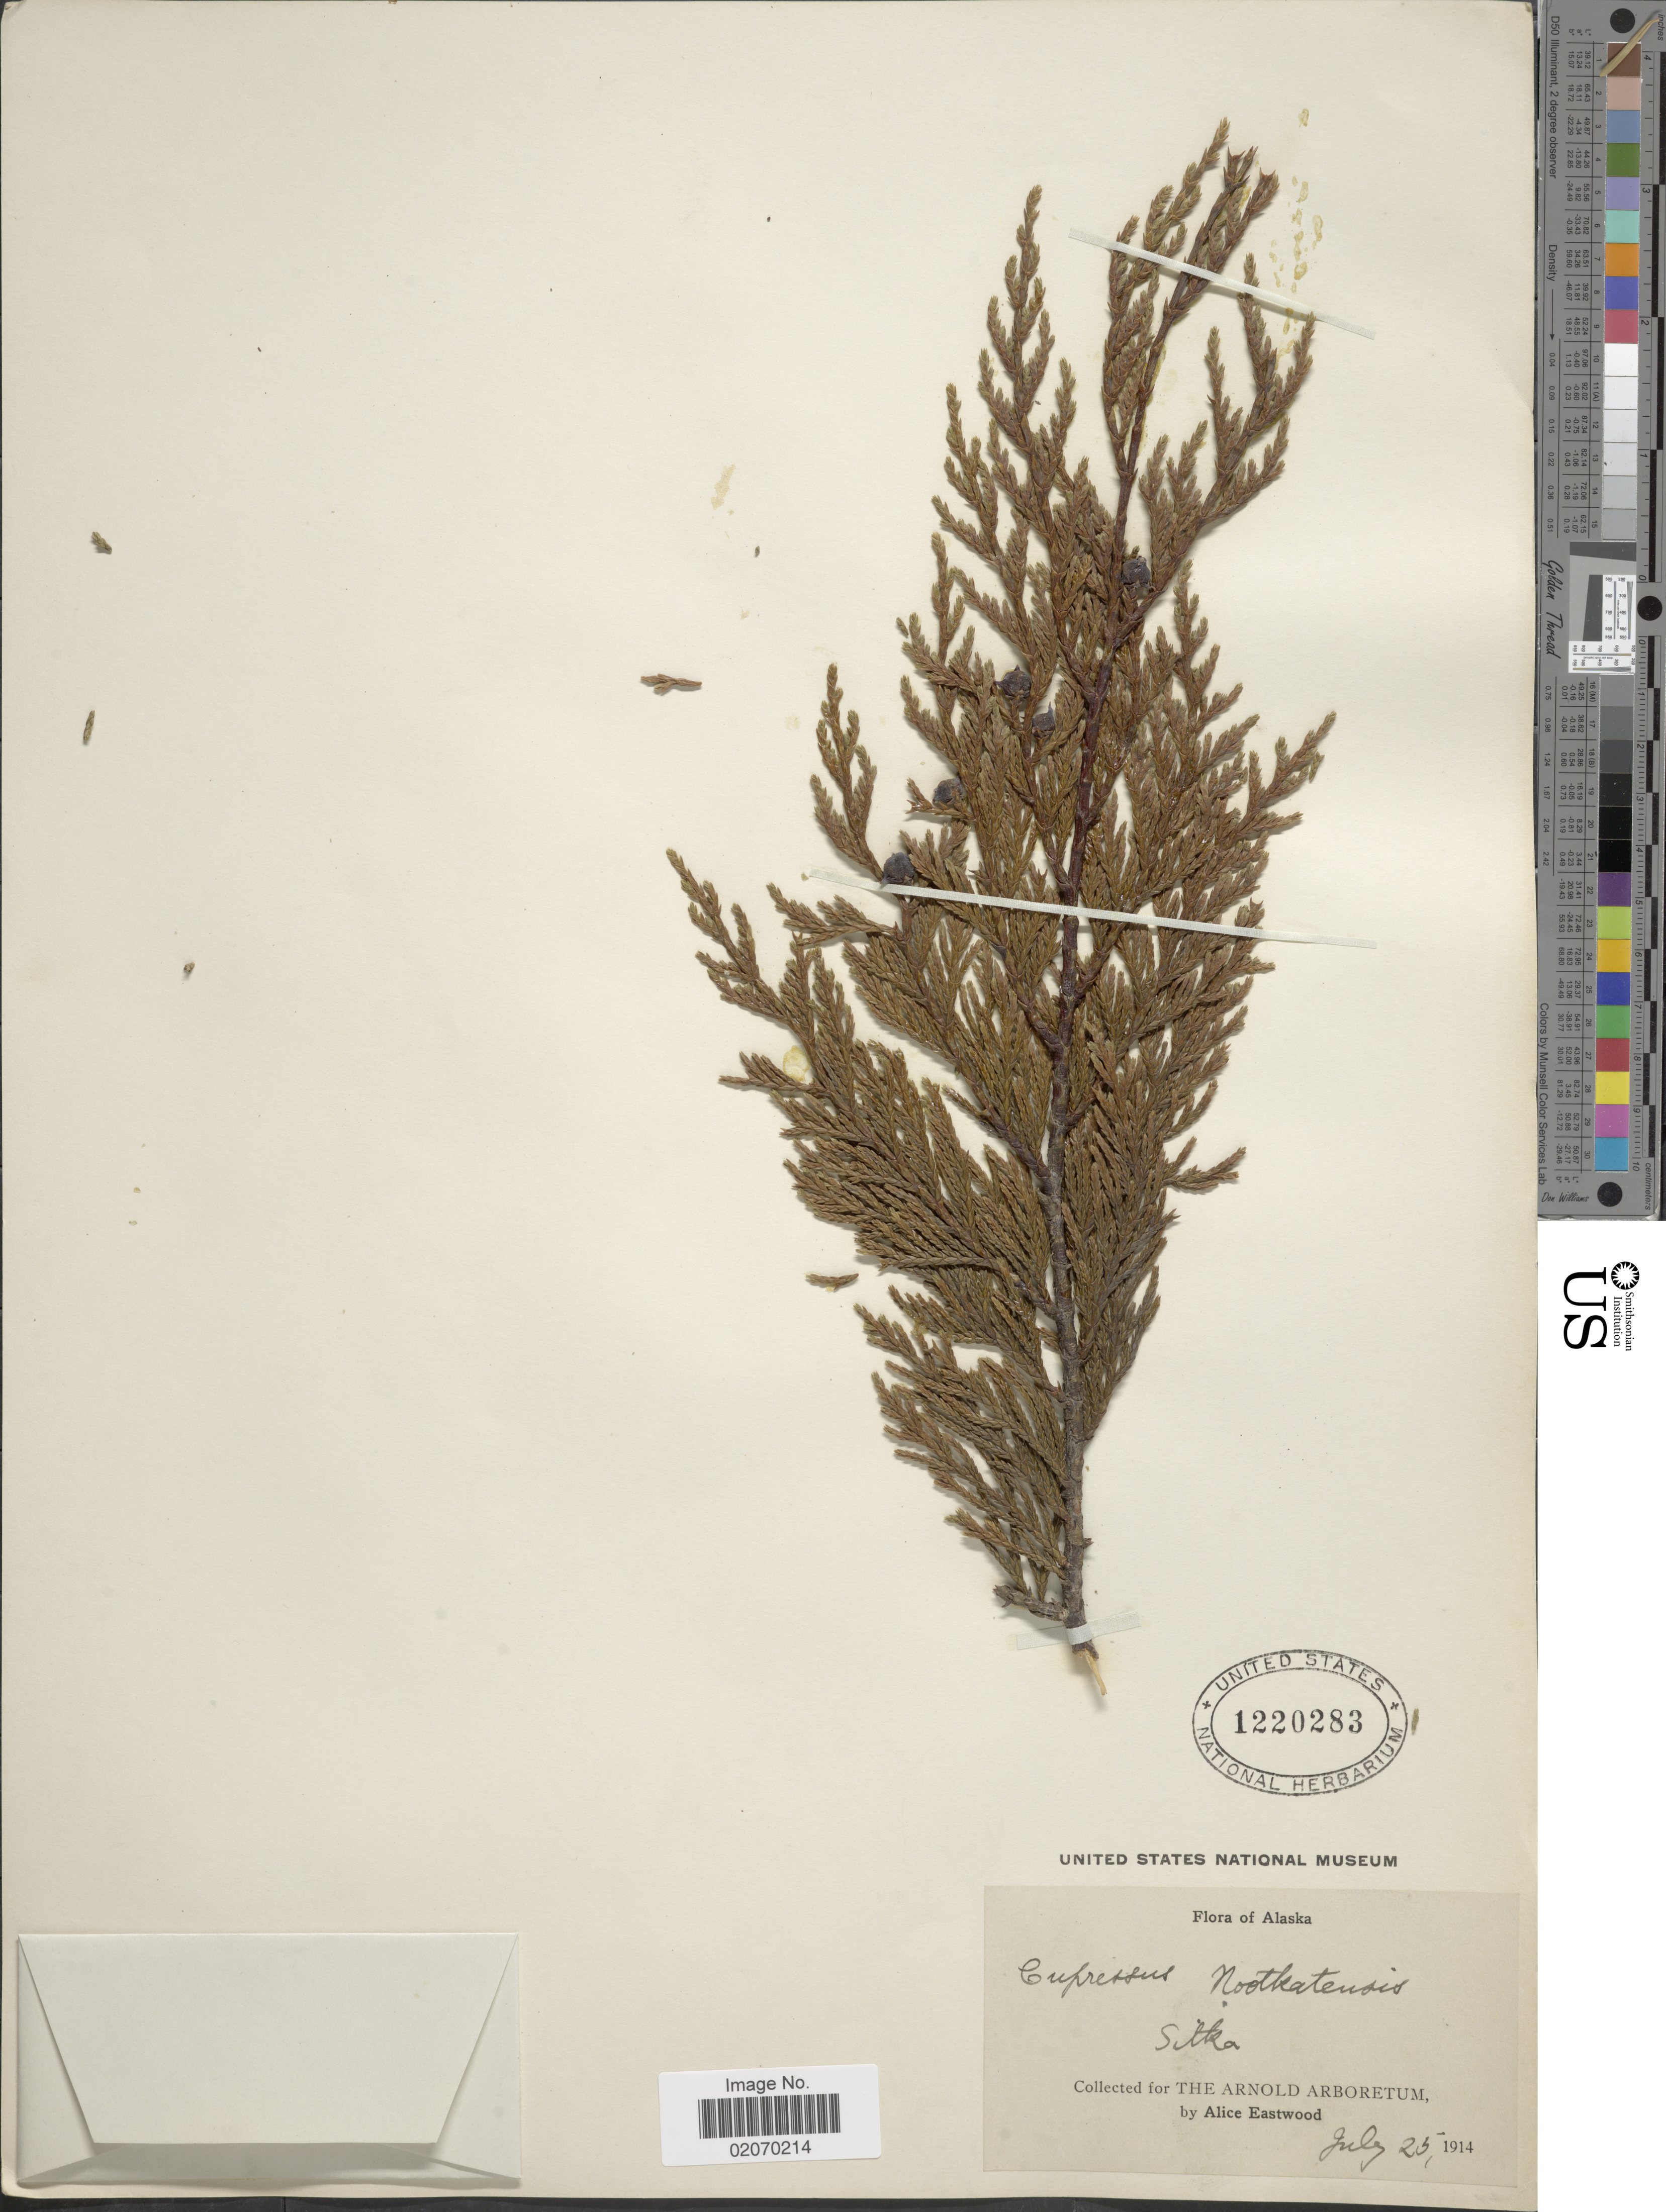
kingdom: Plantae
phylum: Tracheophyta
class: Pinopsida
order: Pinales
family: Cupressaceae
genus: Chamaecyparis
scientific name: Chamaecyparis nootkatensis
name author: (D. Don) Spach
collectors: A. Eastwood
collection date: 1914-07-25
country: United States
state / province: Alaska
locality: Sitka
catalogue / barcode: US 1220283